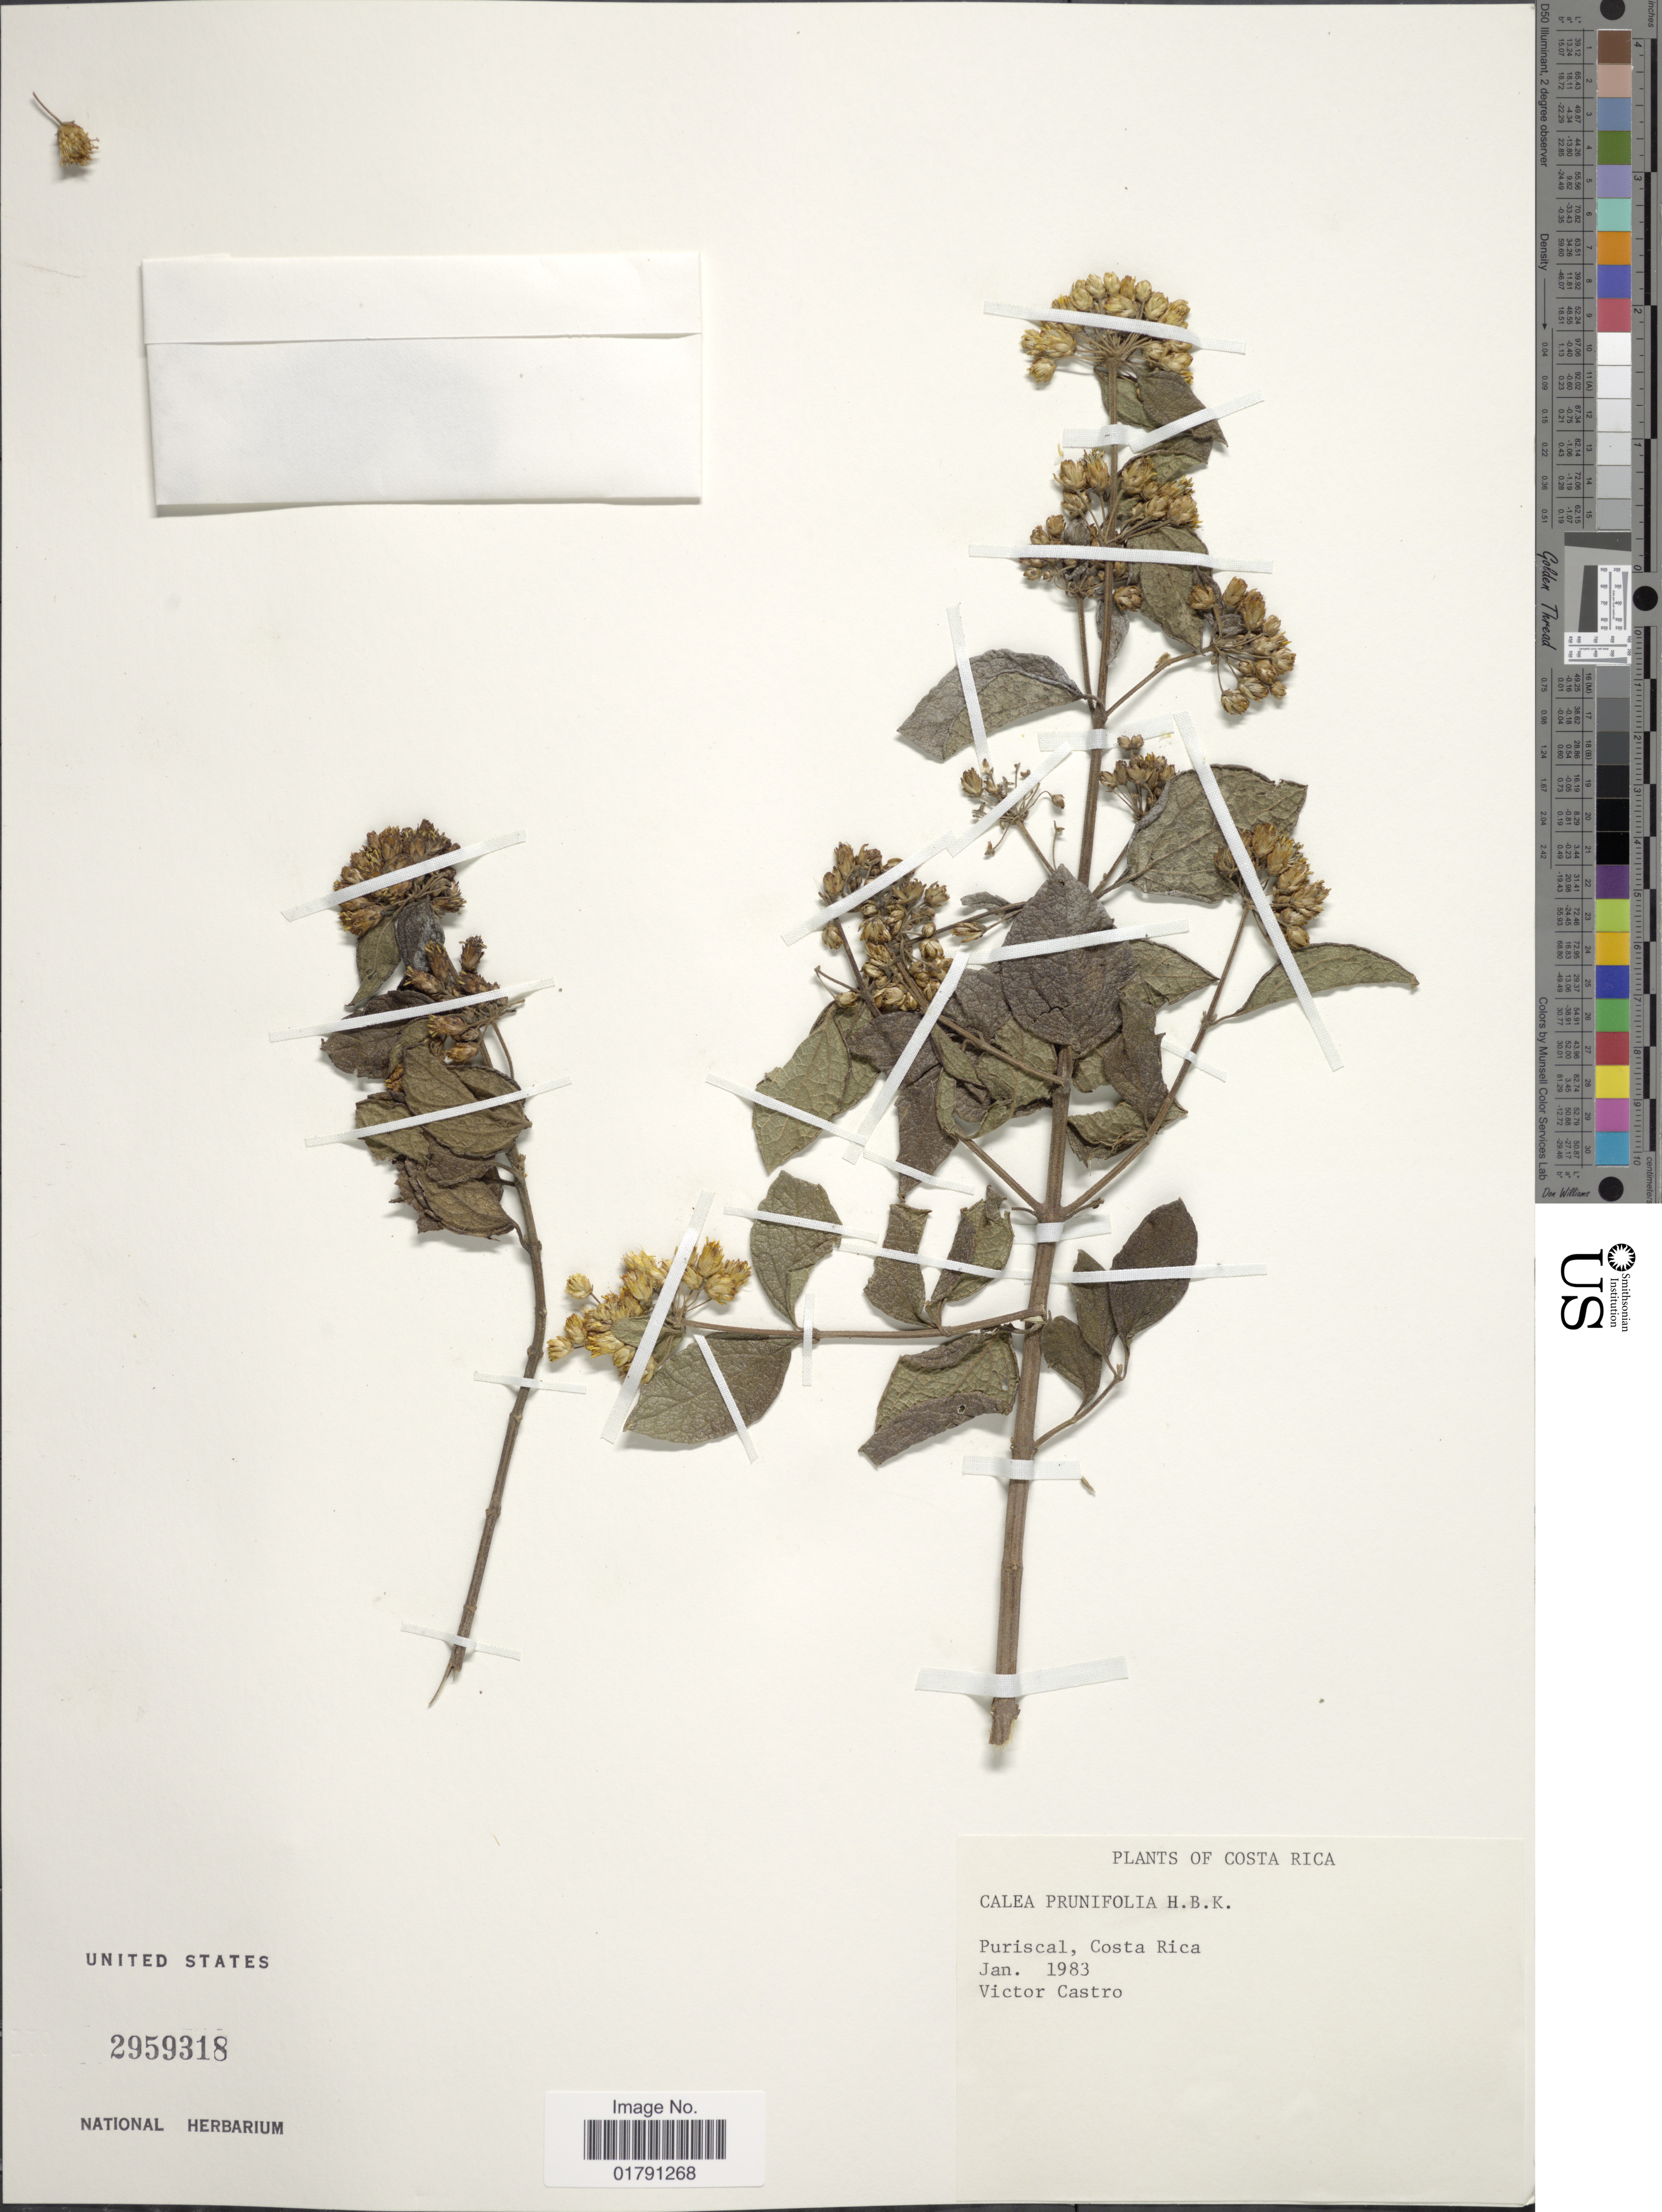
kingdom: Plantae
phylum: Tracheophyta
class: Magnoliopsida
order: Asterales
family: Asteraceae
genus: Calea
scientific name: Calea prunifolia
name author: Kunth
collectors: V. Castro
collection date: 1983-01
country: Costa Rica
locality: Puriscal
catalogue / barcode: US 2959318